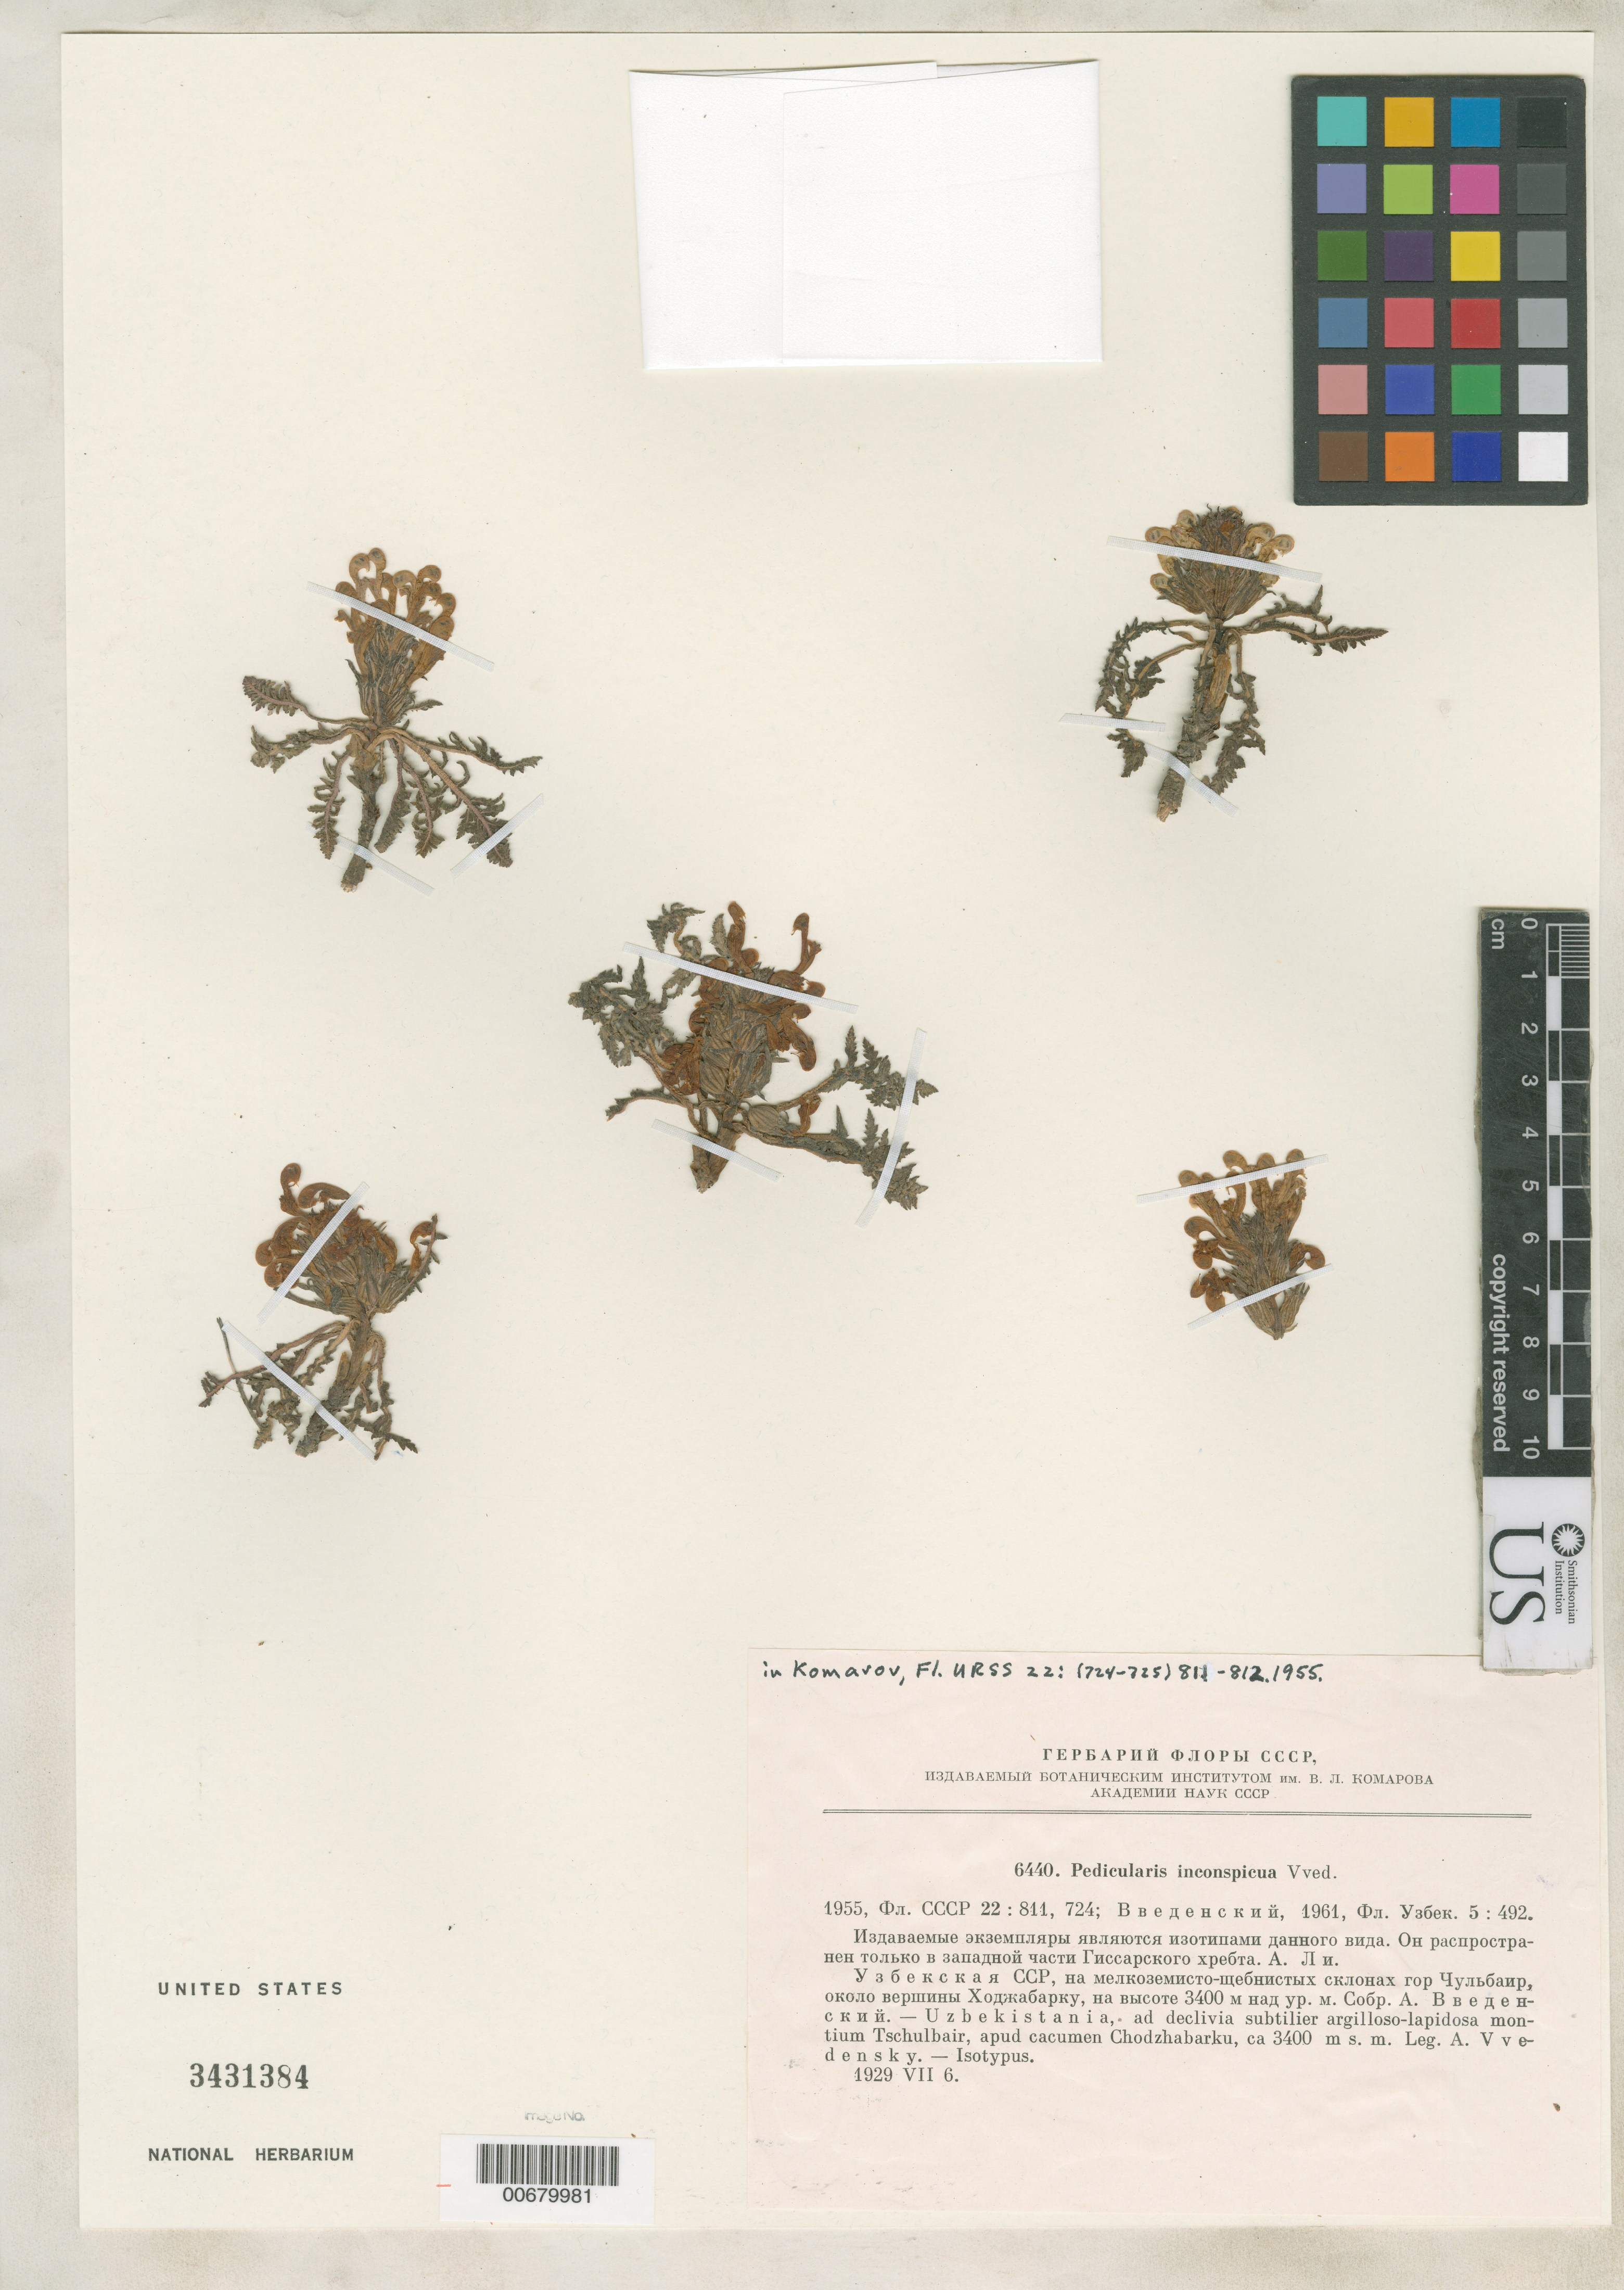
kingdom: Plantae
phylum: Tracheophyta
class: Magnoliopsida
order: Lamiales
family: Orobanchaceae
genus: Pedicularis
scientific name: Pedicularis inconspicua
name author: Vved.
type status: Isotype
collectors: A. Vvedensky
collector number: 6440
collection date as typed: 06 Jul 1929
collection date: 1929-07-06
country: Uzbekistan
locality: Ad declivia subtilier argilloso-lapidosa montium Tschulbair, apud cacumen Chodzhabarku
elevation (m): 3400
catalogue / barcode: US 3431384